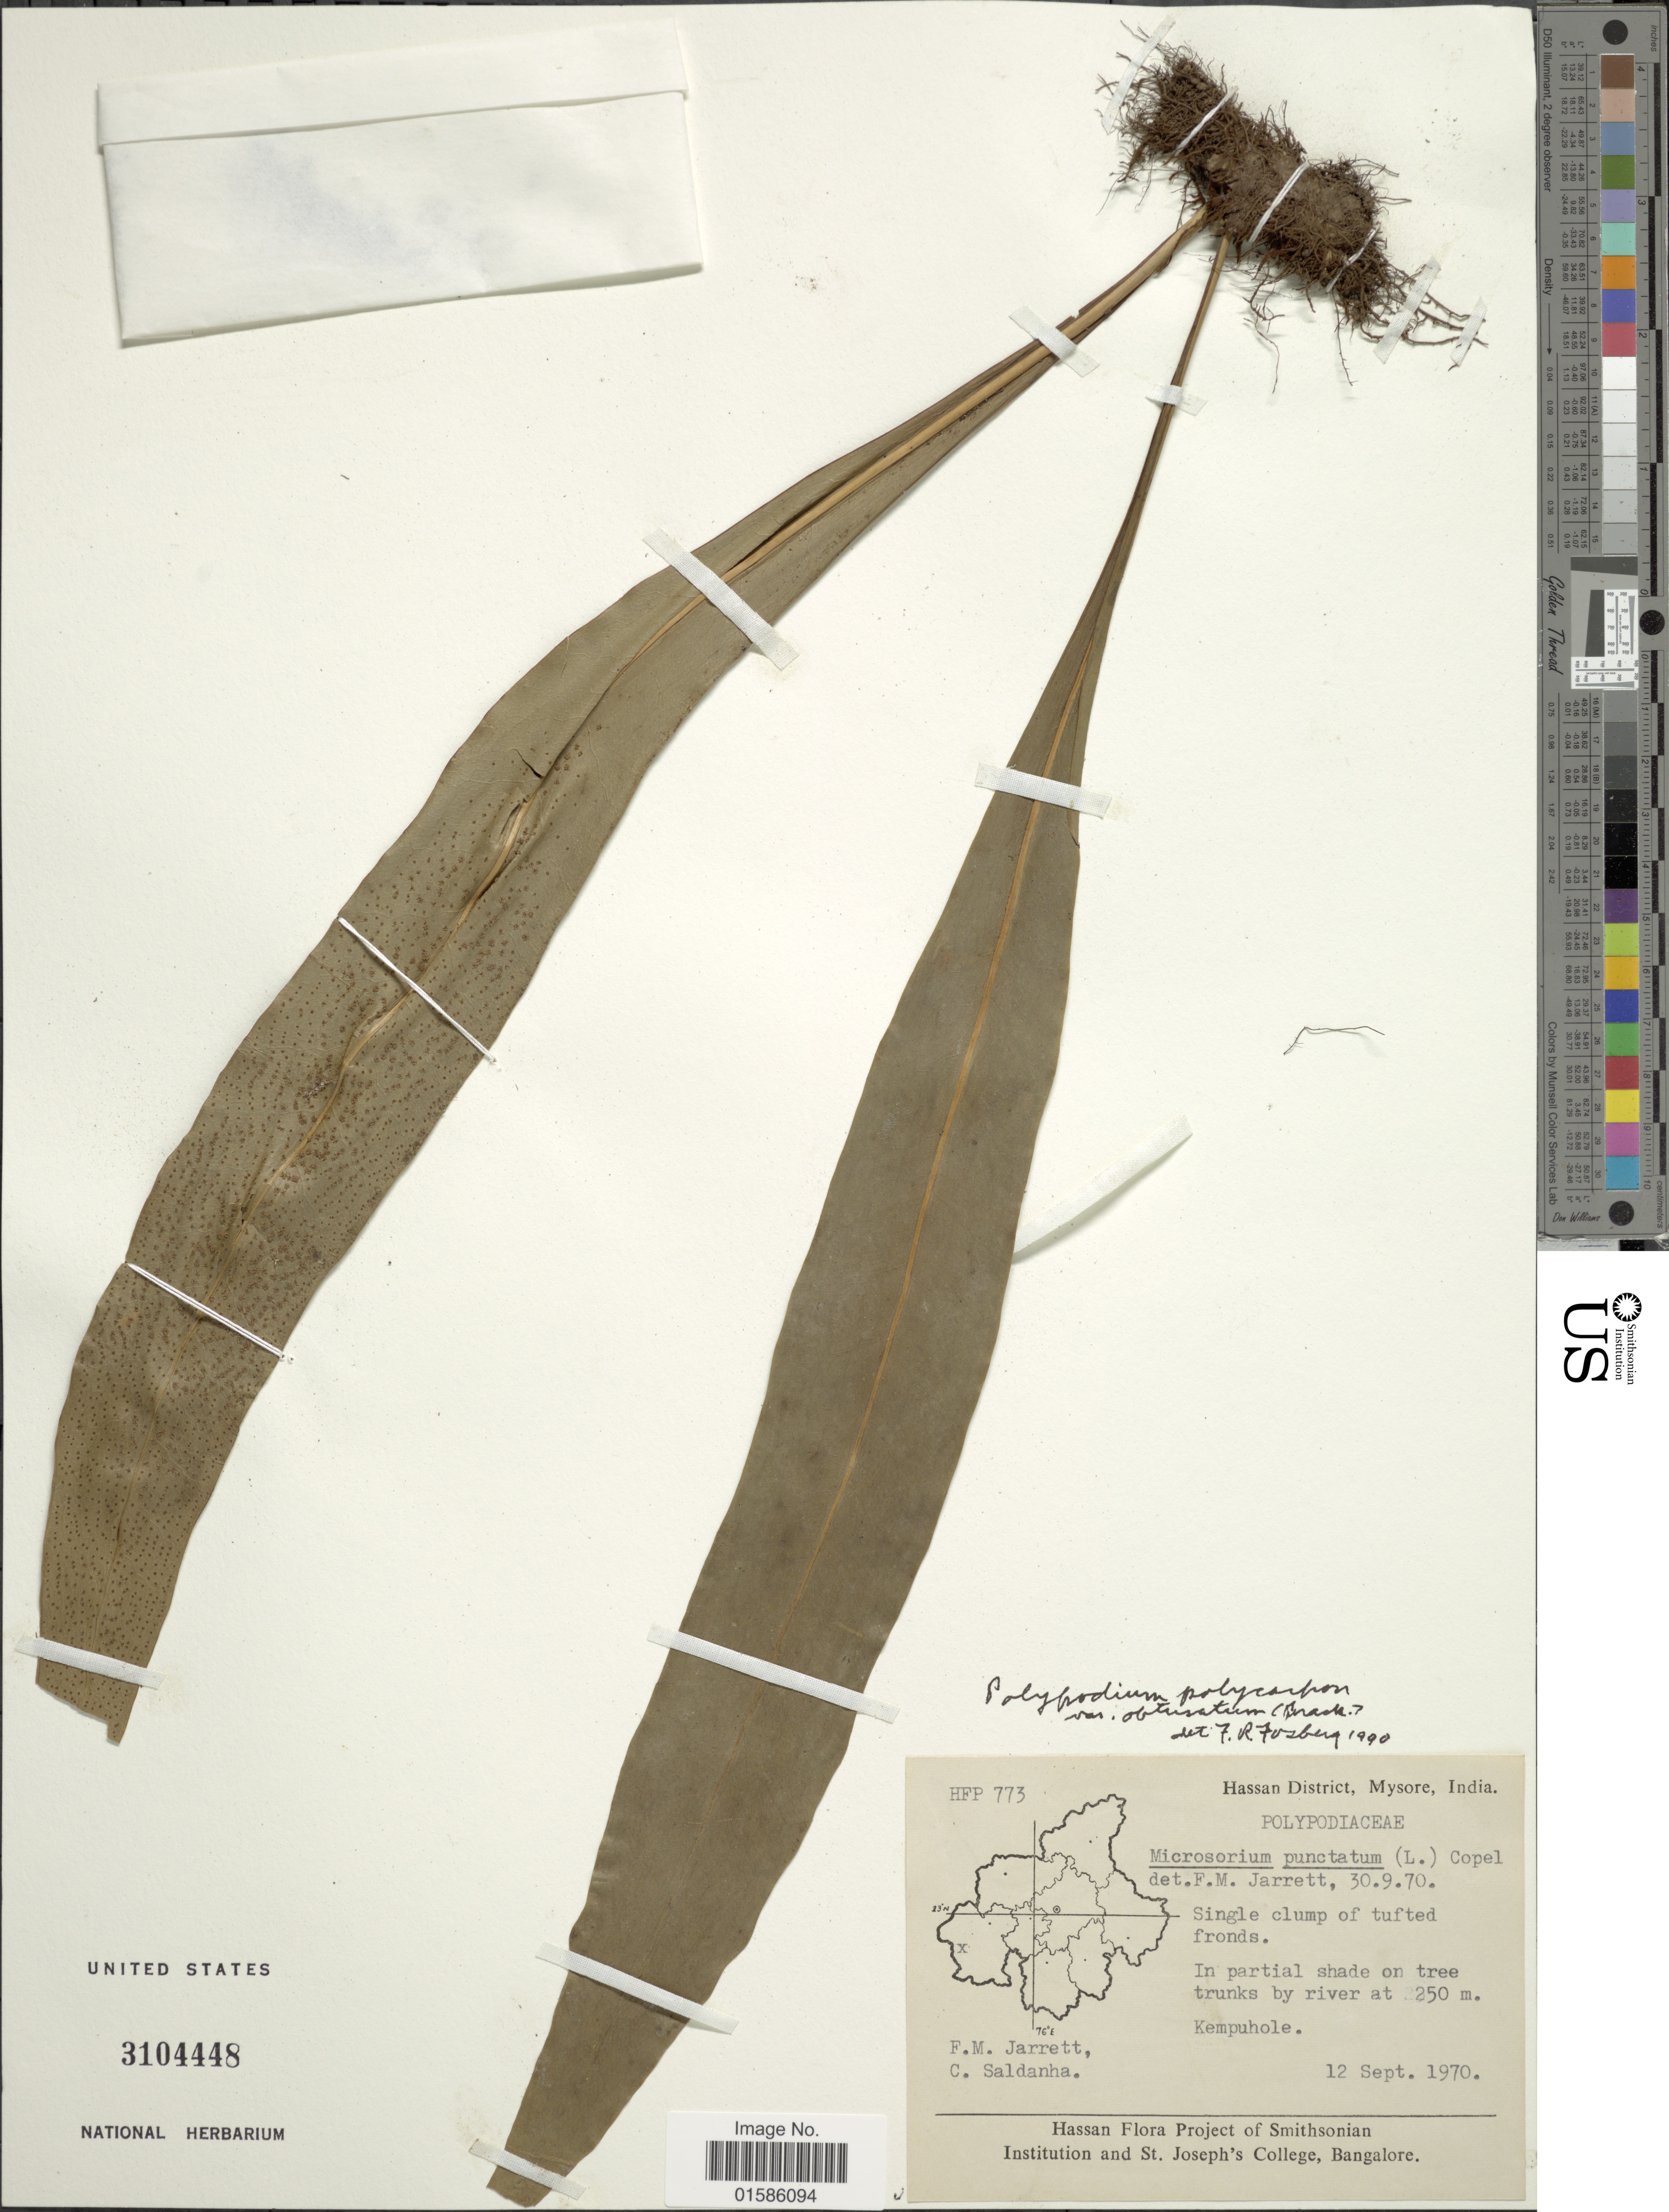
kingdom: Plantae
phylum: Tracheophyta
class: Polypodiopsida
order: Polypodiales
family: Polypodiaceae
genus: Microsorum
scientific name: Microsorum punctatum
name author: (L.) Copel.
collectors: F. M. Jarrett & C. Saldanha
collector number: HFP 773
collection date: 1970-09-12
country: India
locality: Hassan District, Mysore, Single clump of tufted fronds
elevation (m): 250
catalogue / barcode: US 3104448